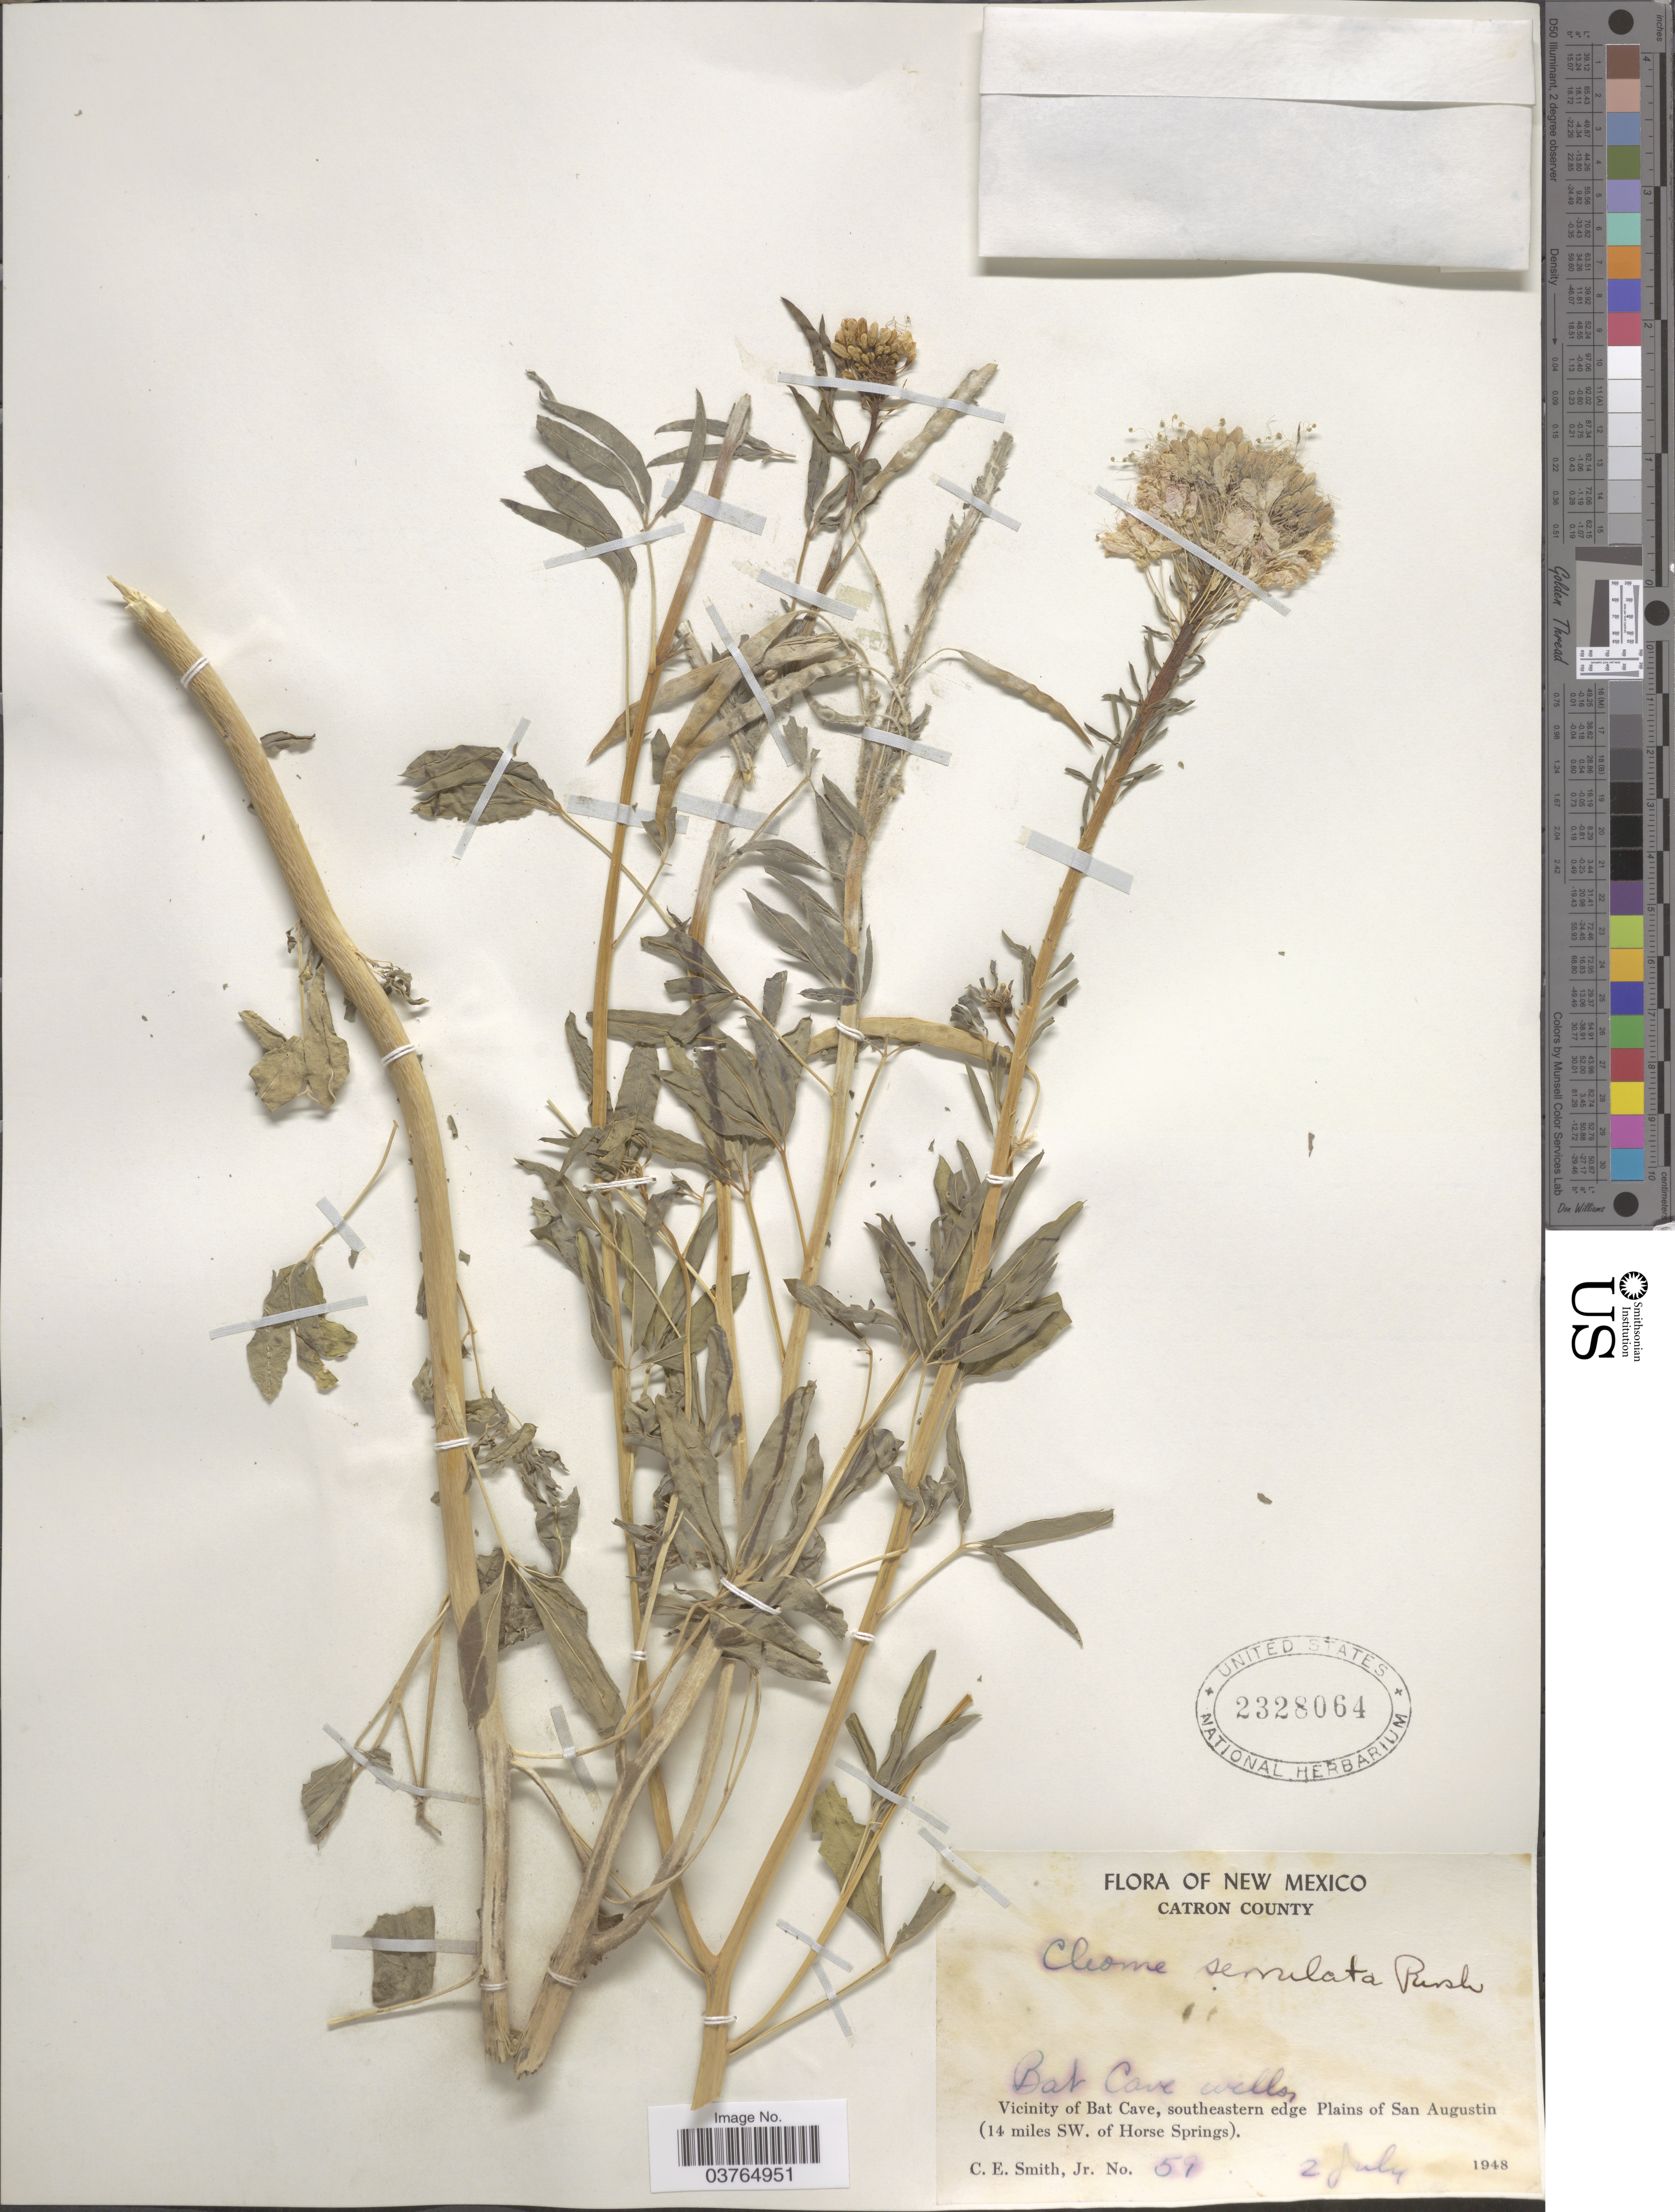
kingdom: Plantae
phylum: Tracheophyta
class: Magnoliopsida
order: Brassicales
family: Cleomaceae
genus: Cleomella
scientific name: Cleomella serrulata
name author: (Pursh) Roalson & J.C. Hall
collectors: C. E. Smith Jr.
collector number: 59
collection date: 1948-07-02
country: United States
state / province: New Mexico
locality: Catron County. Bat Cave wells. Vicinity of Bat Cave, southeastern edge Plains of San Augustin (14 miles SW. of Horse Springs).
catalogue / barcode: US 2328064